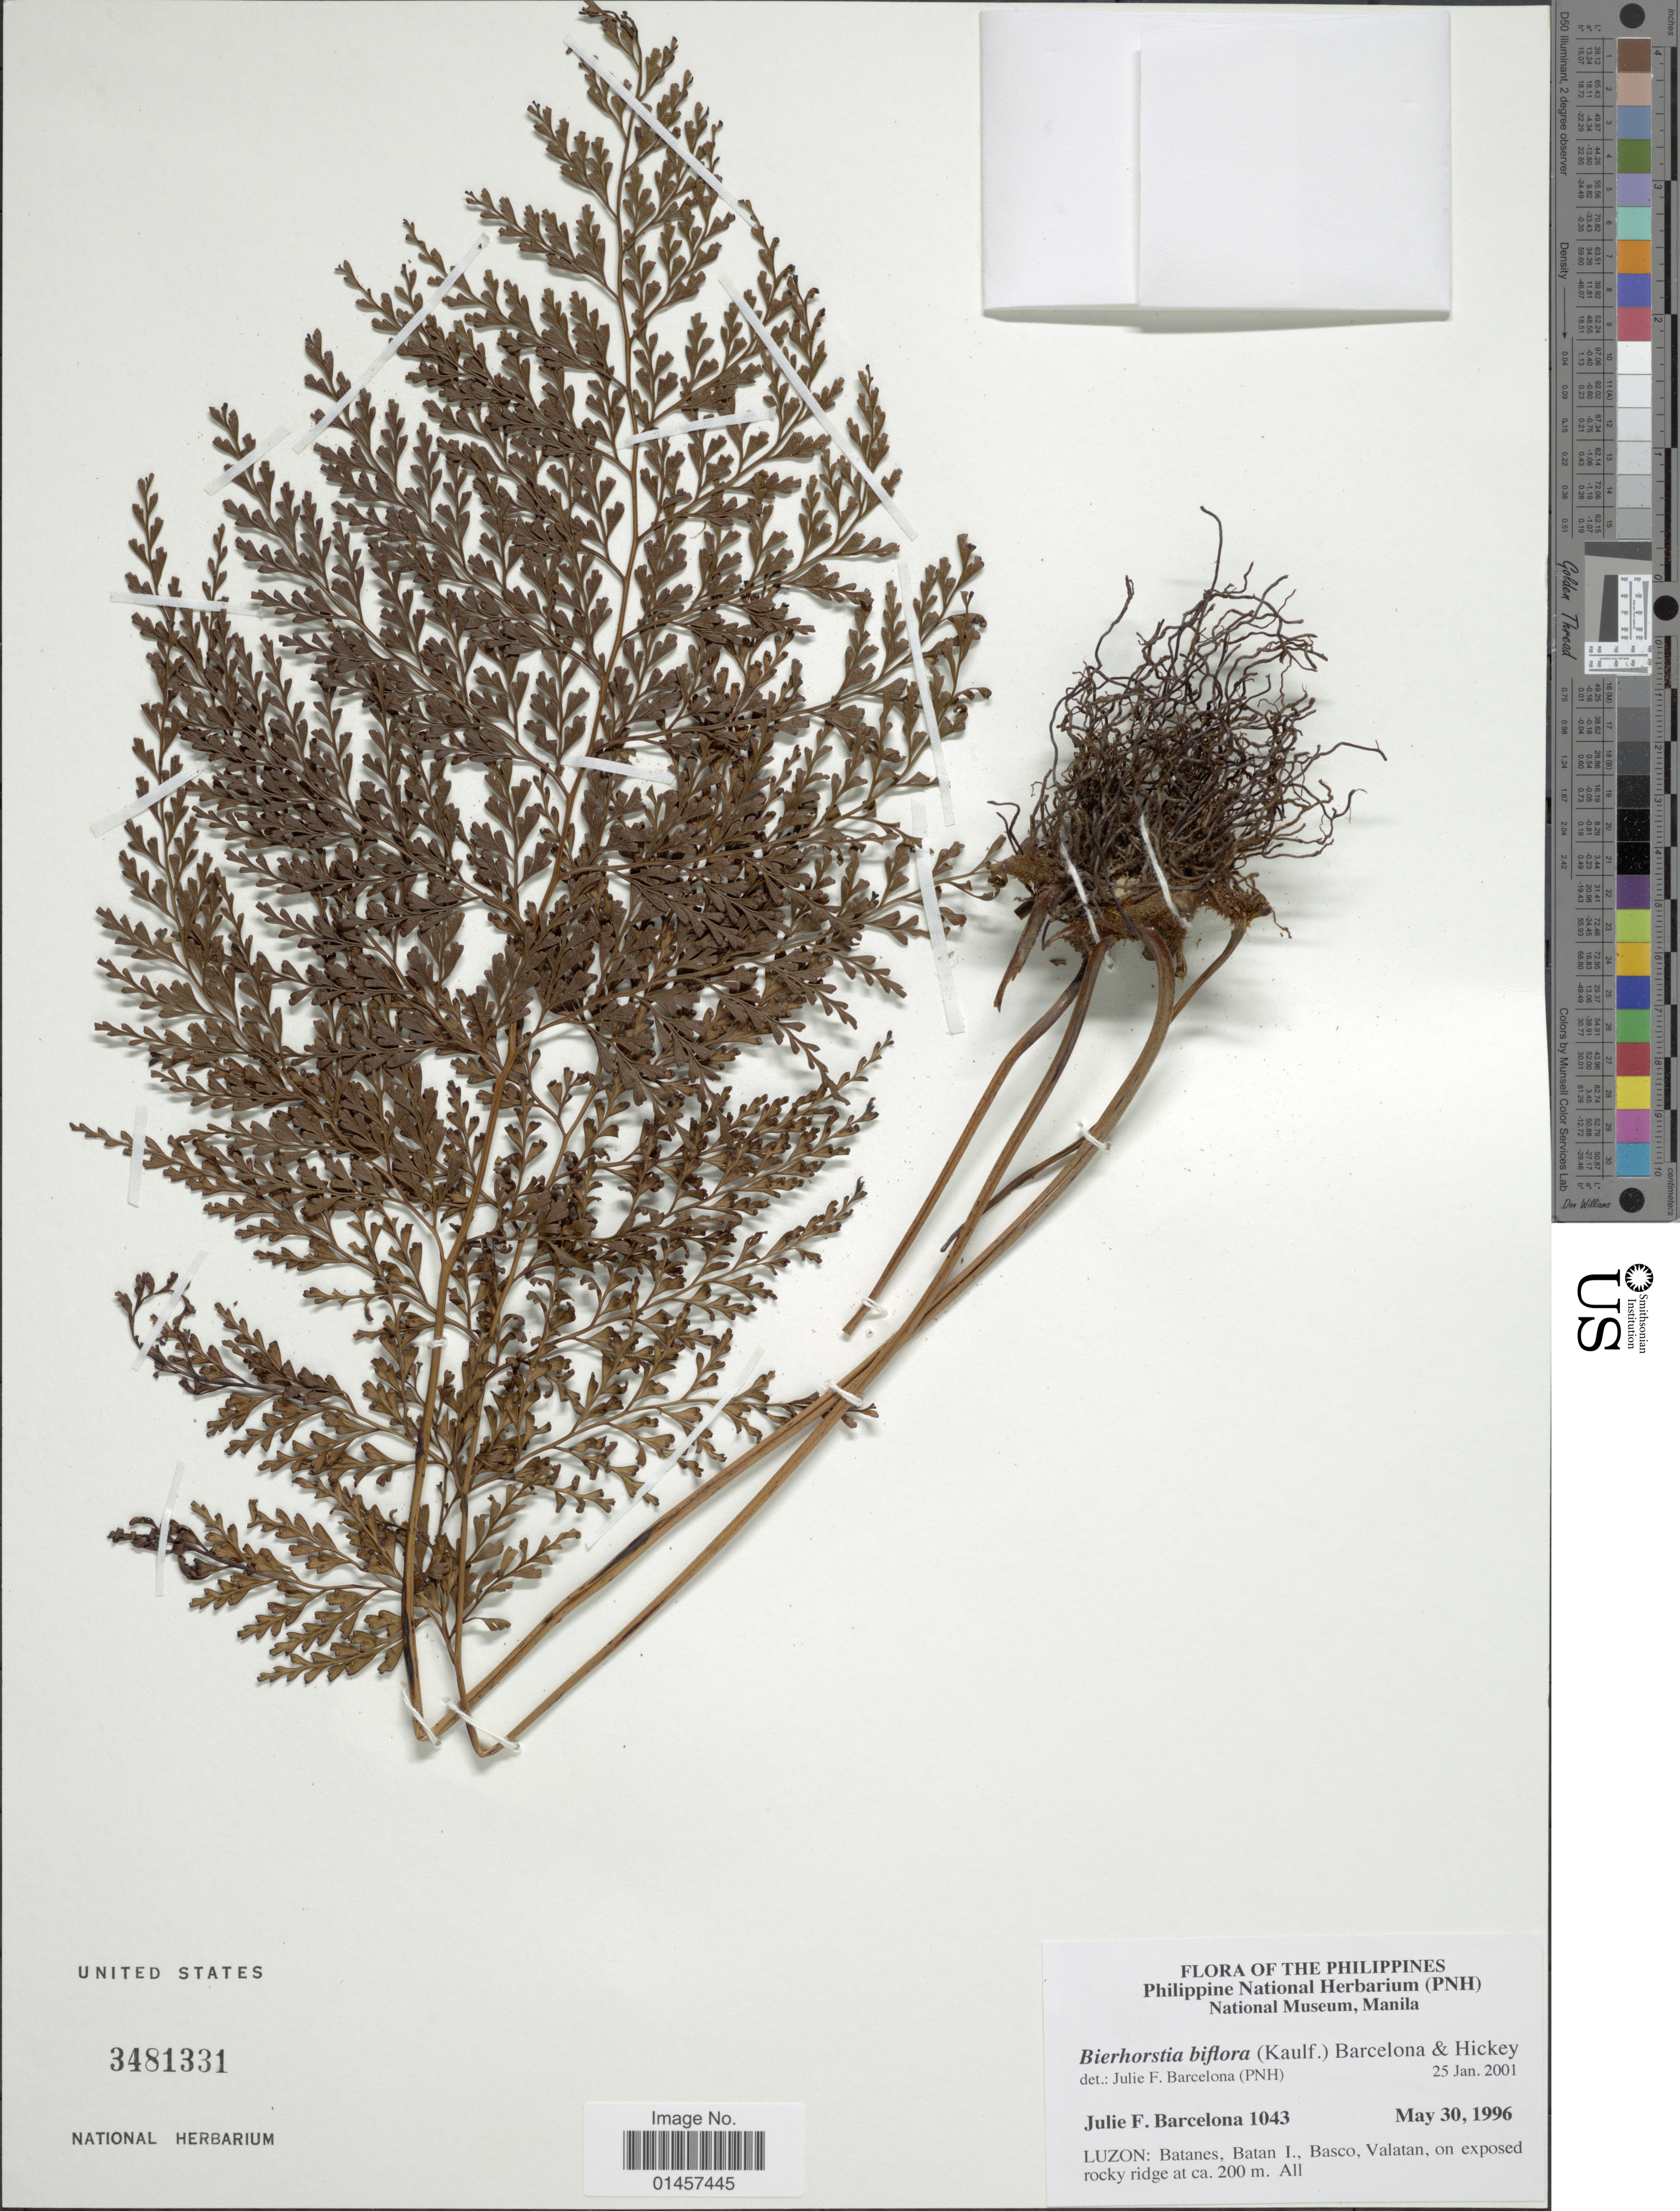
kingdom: Plantae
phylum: Tracheophyta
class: Polypodiopsida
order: Polypodiales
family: Lindsaeaceae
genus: Sphenomeris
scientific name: Sphenomeris biflora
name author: (Kaulf.) Mett.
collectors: J. F. Barcelona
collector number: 1043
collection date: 1996-05-30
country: Philippines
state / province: Cagayan Valley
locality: Luzon: batanes, Batan I., Basco, Valatan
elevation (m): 200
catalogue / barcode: US 3481331